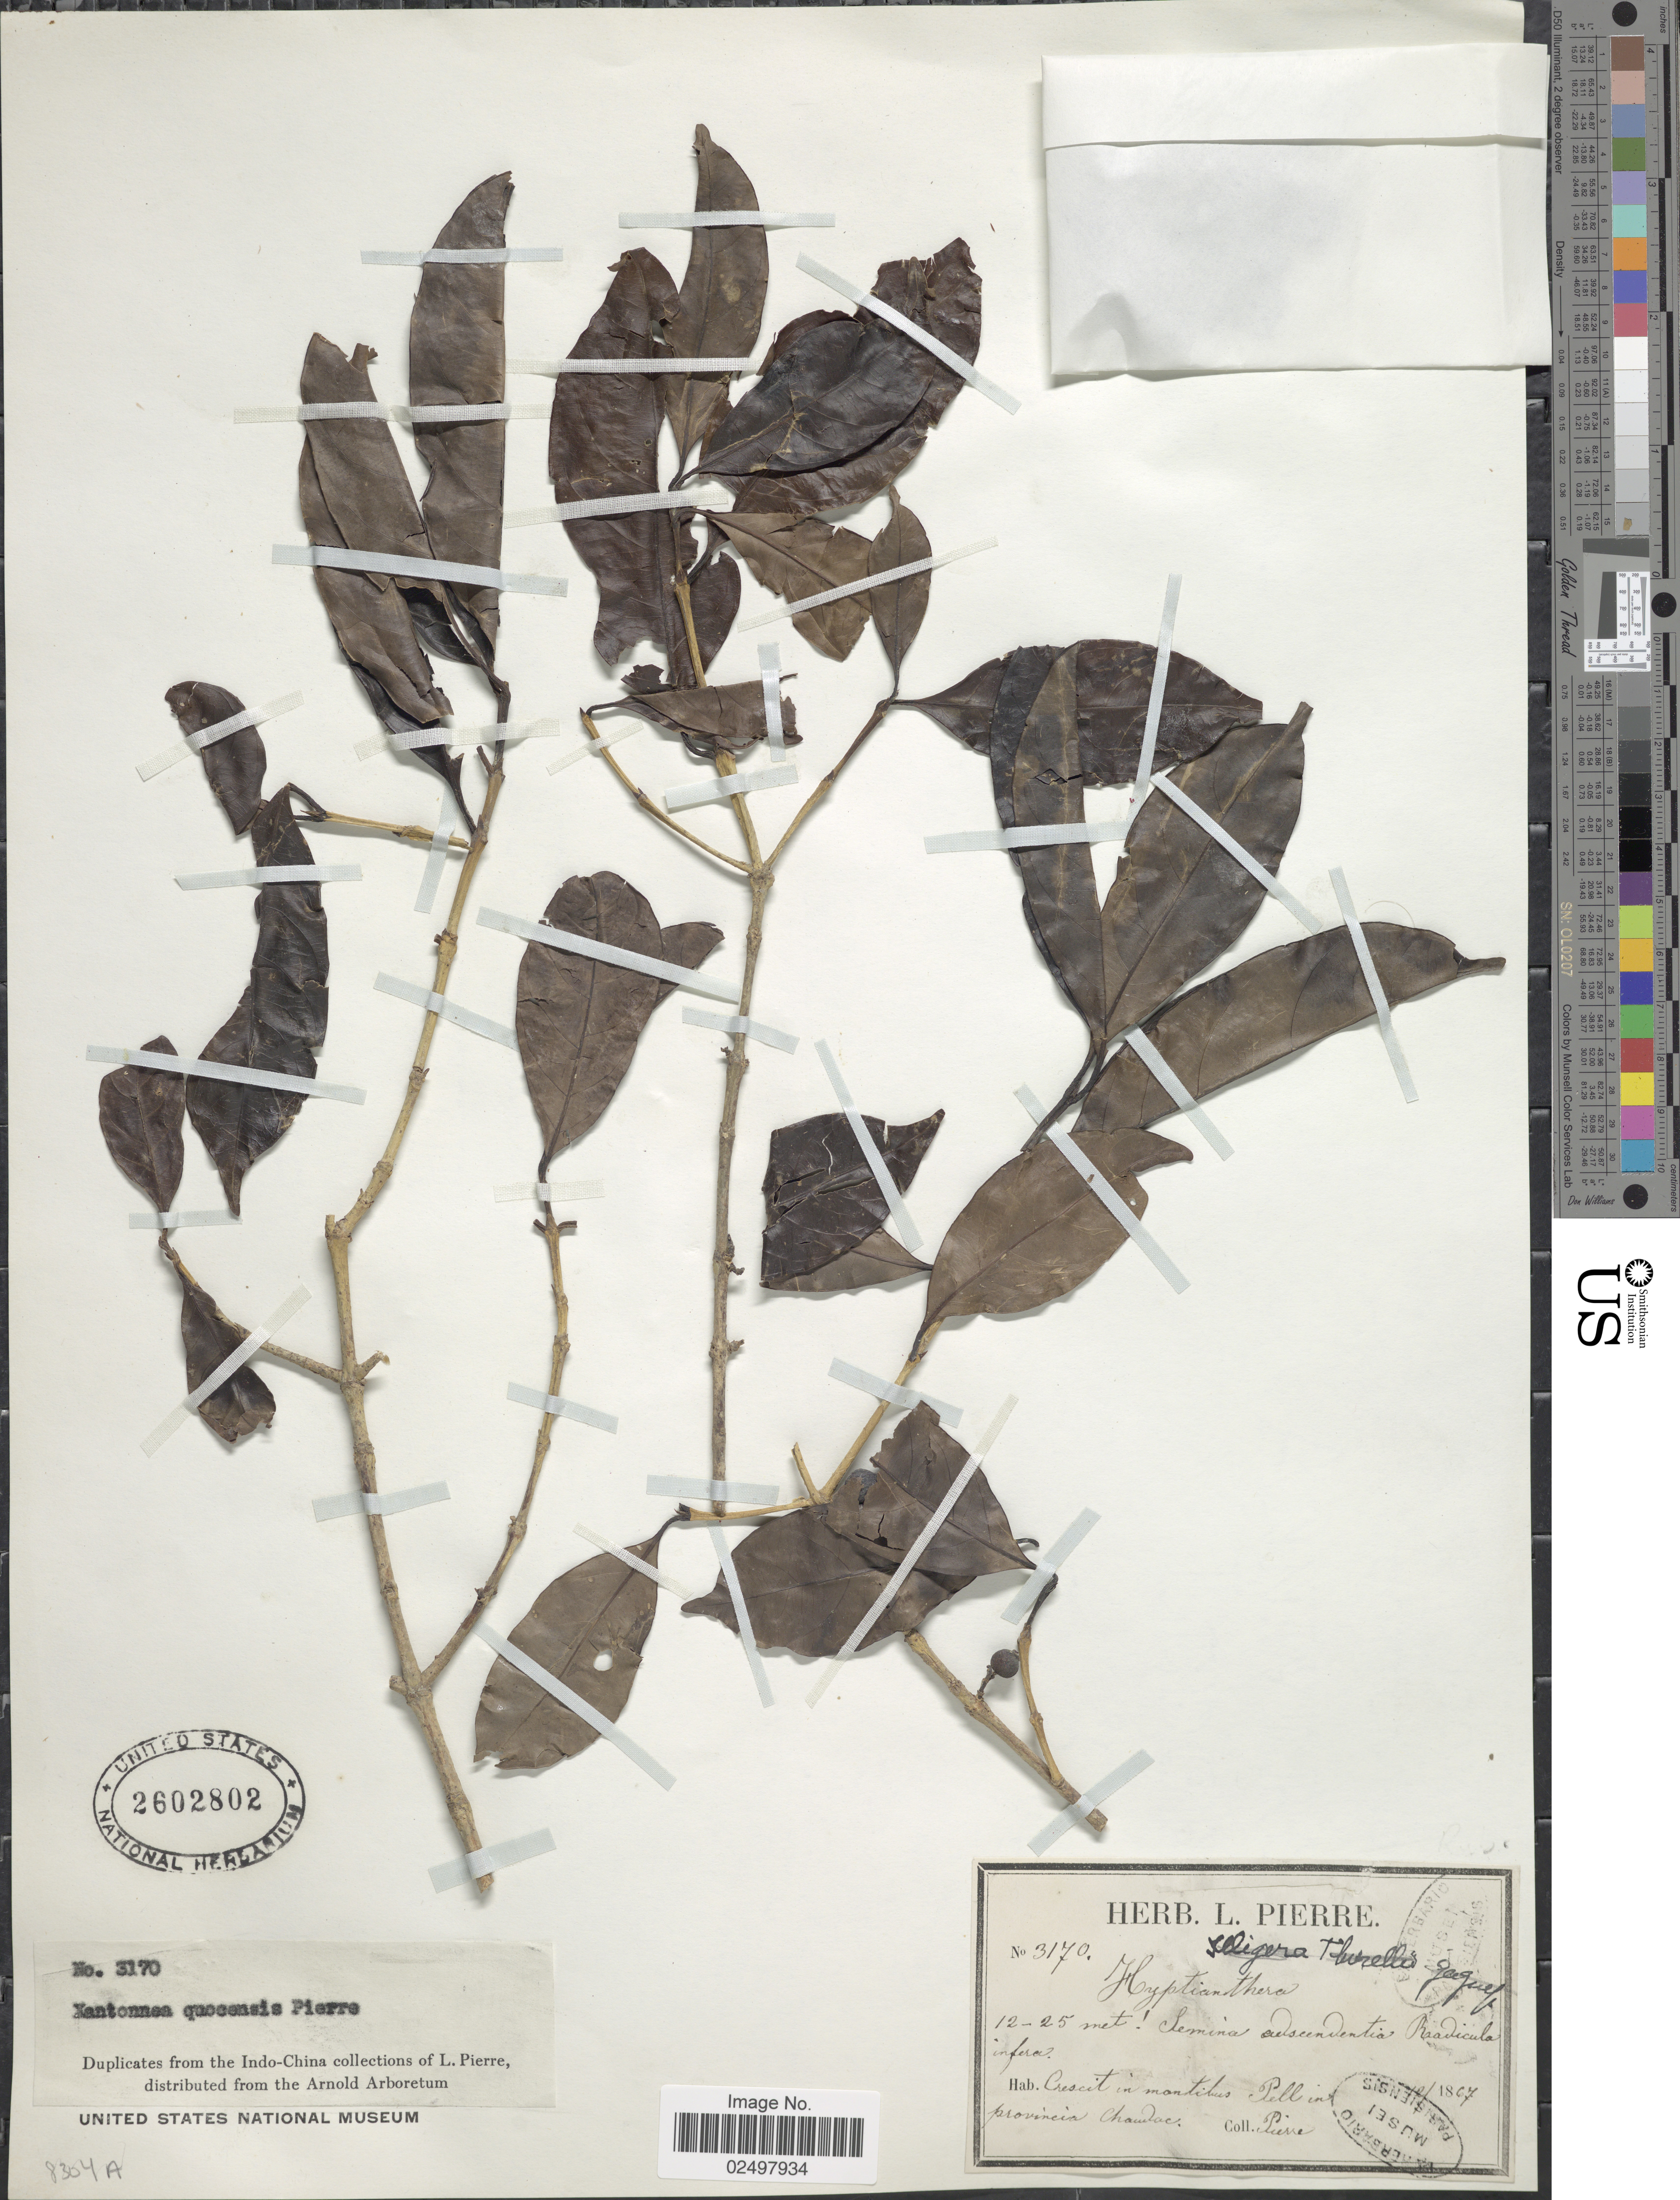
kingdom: Plantae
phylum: Tracheophyta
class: Magnoliopsida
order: Gentianales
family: Rubiaceae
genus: Xantonnea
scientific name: Xantonnea quocensis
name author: Pierre ex Pit.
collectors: L. Pierre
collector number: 3170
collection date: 1807-12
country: Cambodia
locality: Crescit in montibus Pell int. provincia Chaudoc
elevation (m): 12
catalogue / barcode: US 2602802